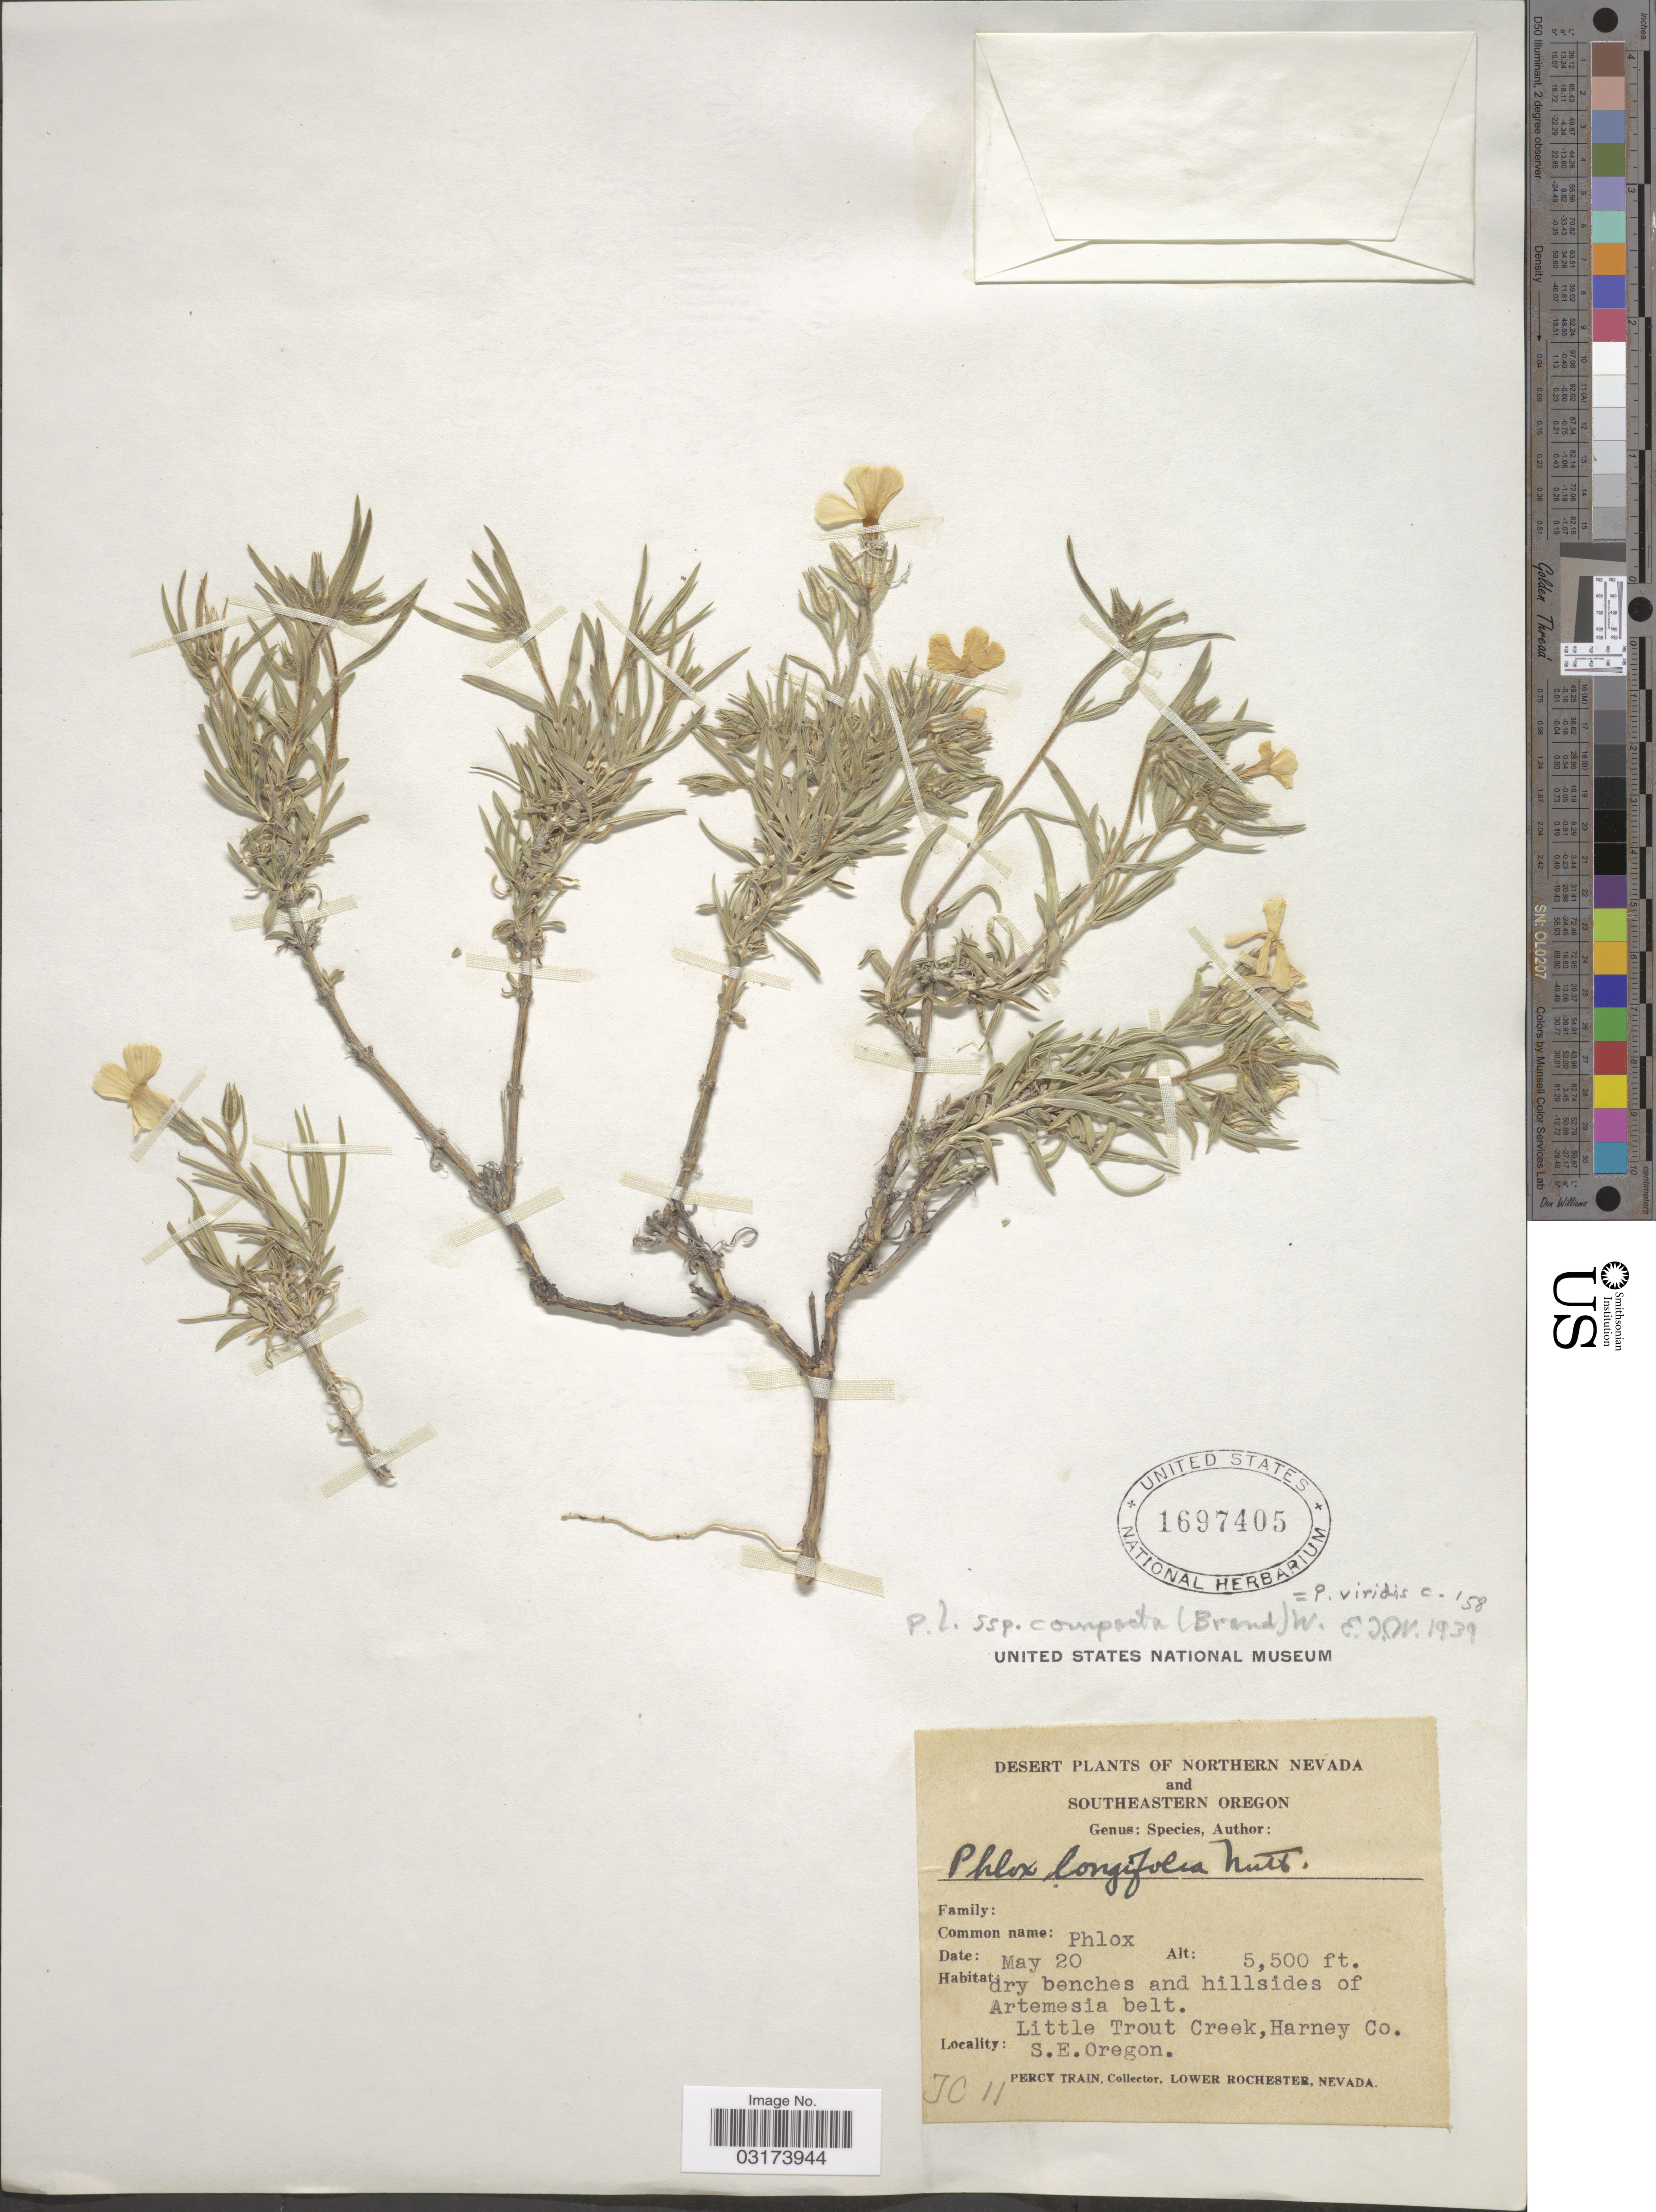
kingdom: Plantae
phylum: Tracheophyta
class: Magnoliopsida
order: Ericales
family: Polemoniaceae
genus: Phlox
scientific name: Phlox longifolia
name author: Nutt.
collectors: P. Train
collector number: JC11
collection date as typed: Transcribed d/m/y: /5/20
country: United States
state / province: Oregon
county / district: Harney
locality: Southern Oregon, dry benches and hillsides of Artemesia belt. Little Trout Creek, Harney Co. S.E. Oregon.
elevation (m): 1676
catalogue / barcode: US 1697405